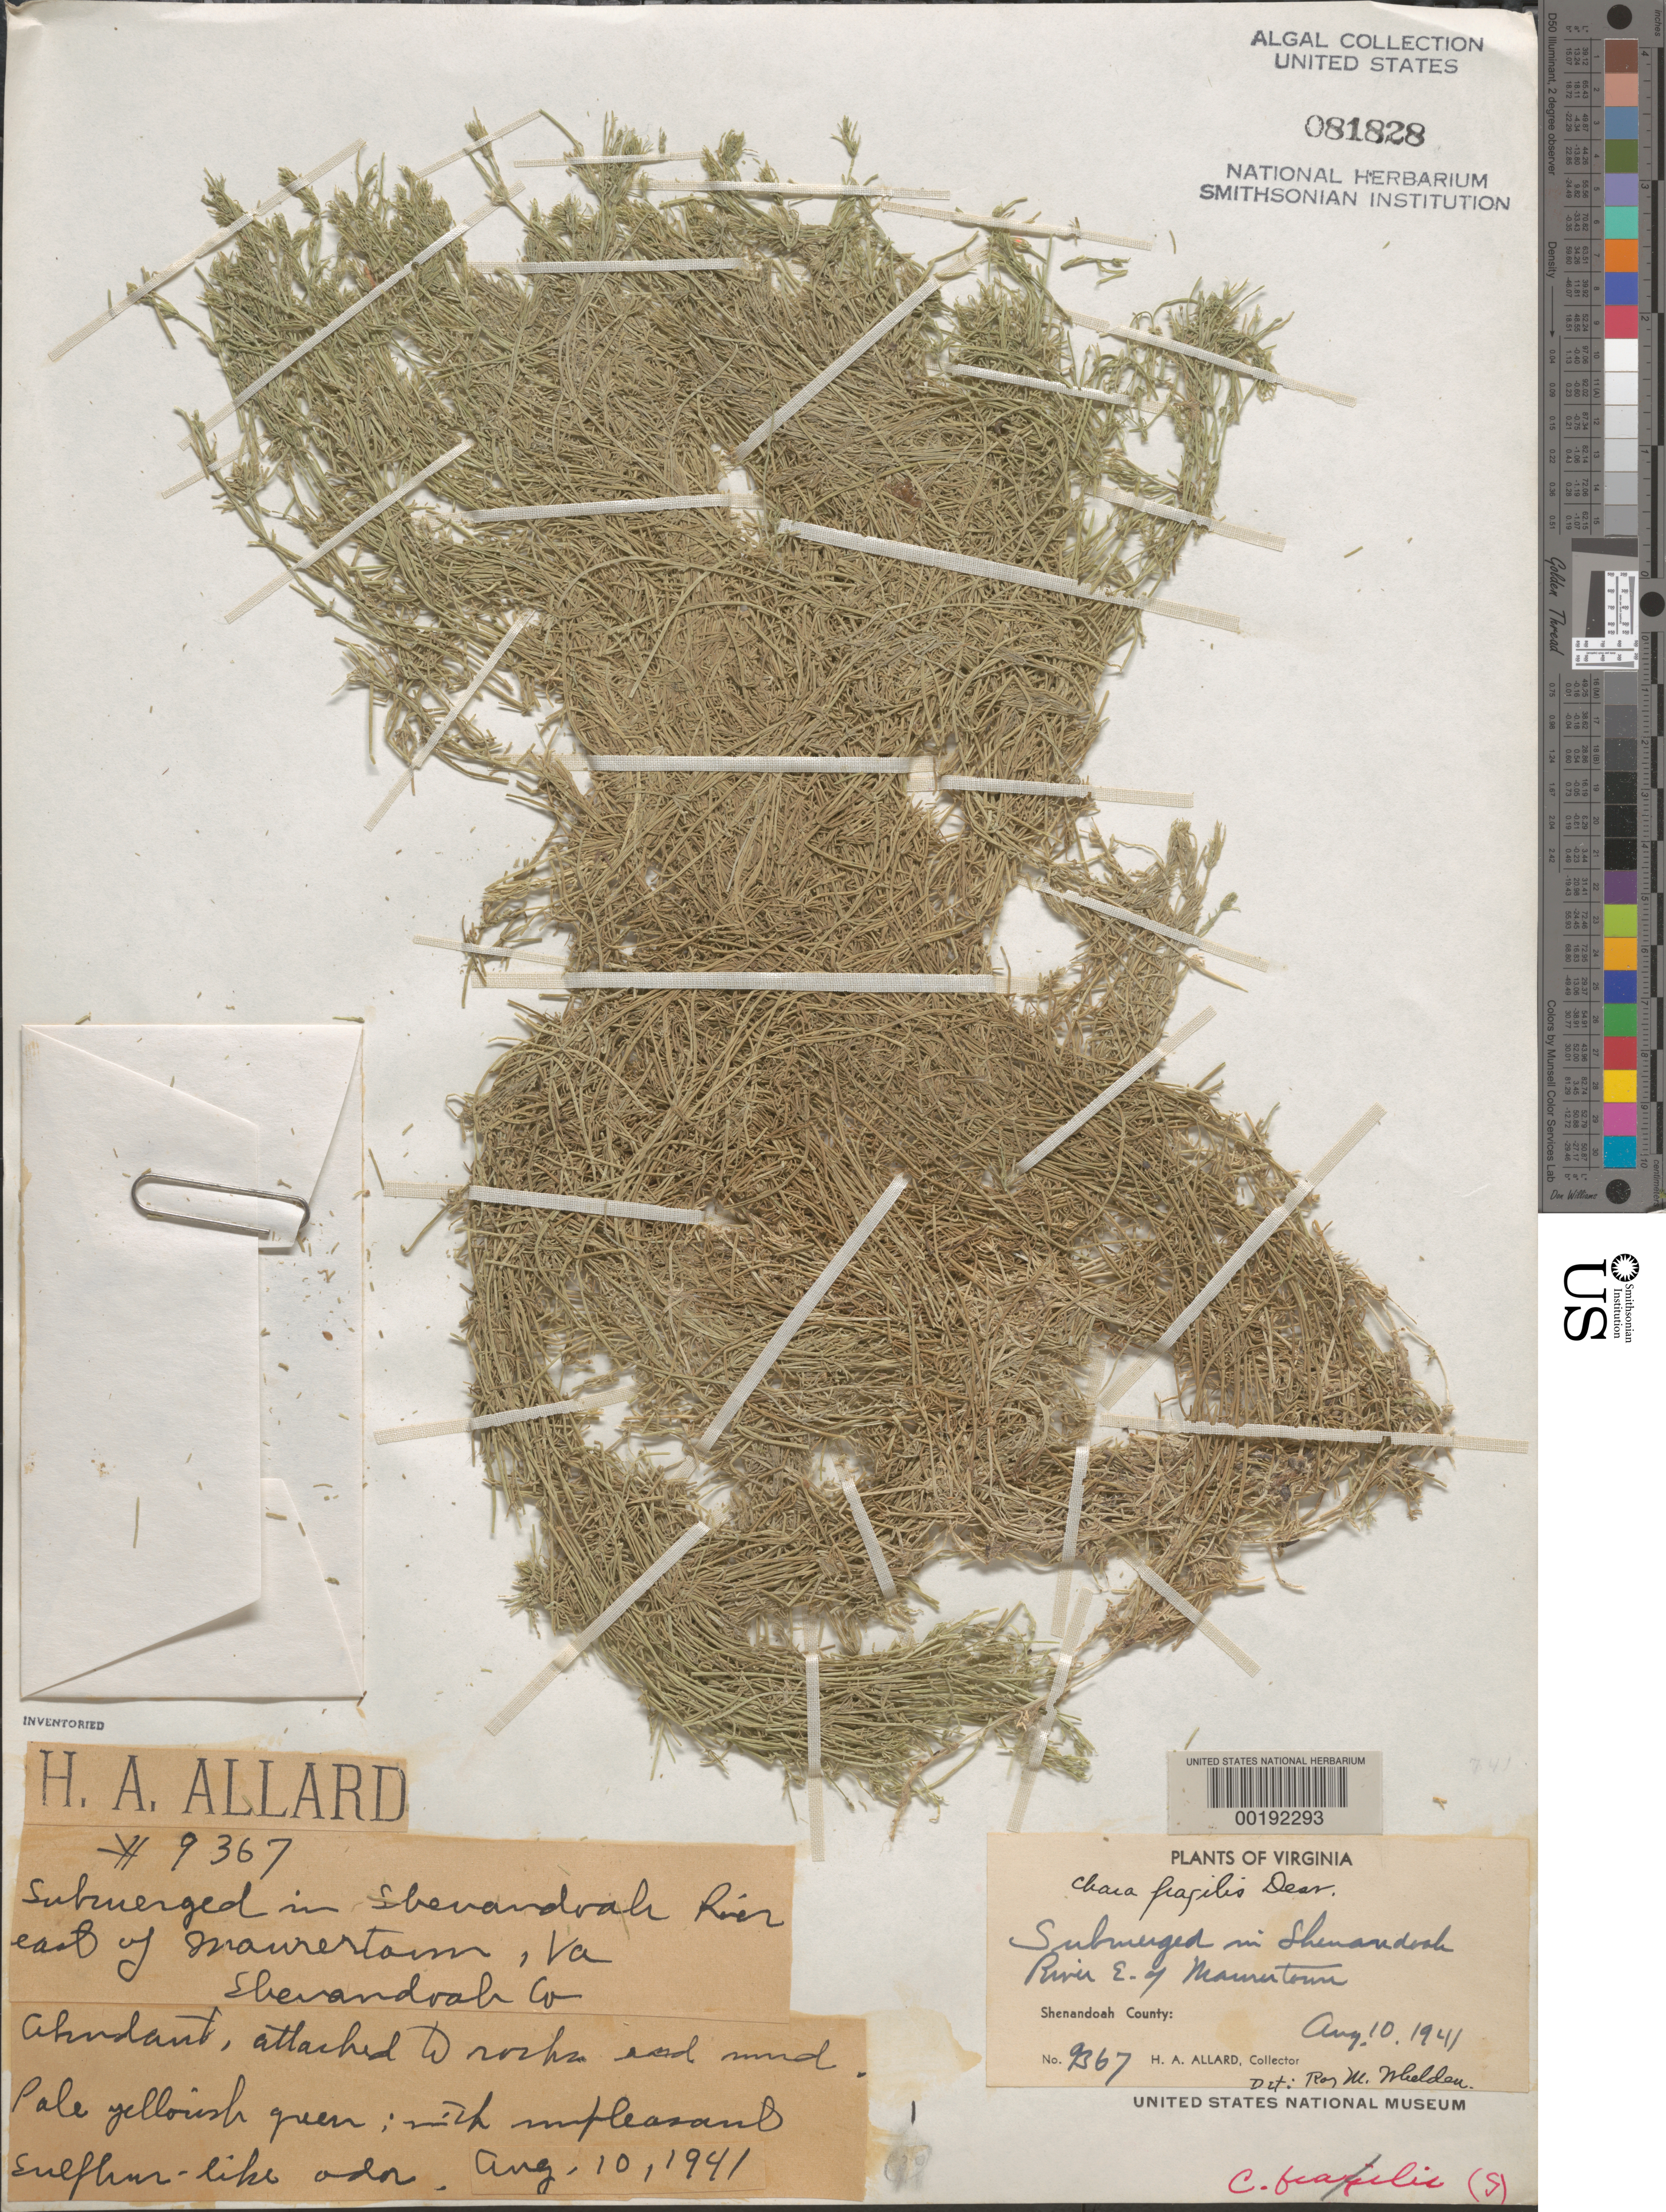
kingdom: Plantae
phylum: Charophyta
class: Charophyceae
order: Charales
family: Characeae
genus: Chara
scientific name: Chara globularis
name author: Thuiller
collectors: H. A. Allard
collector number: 9367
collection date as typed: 10 Aug 1941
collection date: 1941-08-10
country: United States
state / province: Virginia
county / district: Shenandoah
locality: Shenandoah River, east of Maurertown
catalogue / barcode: US 81828